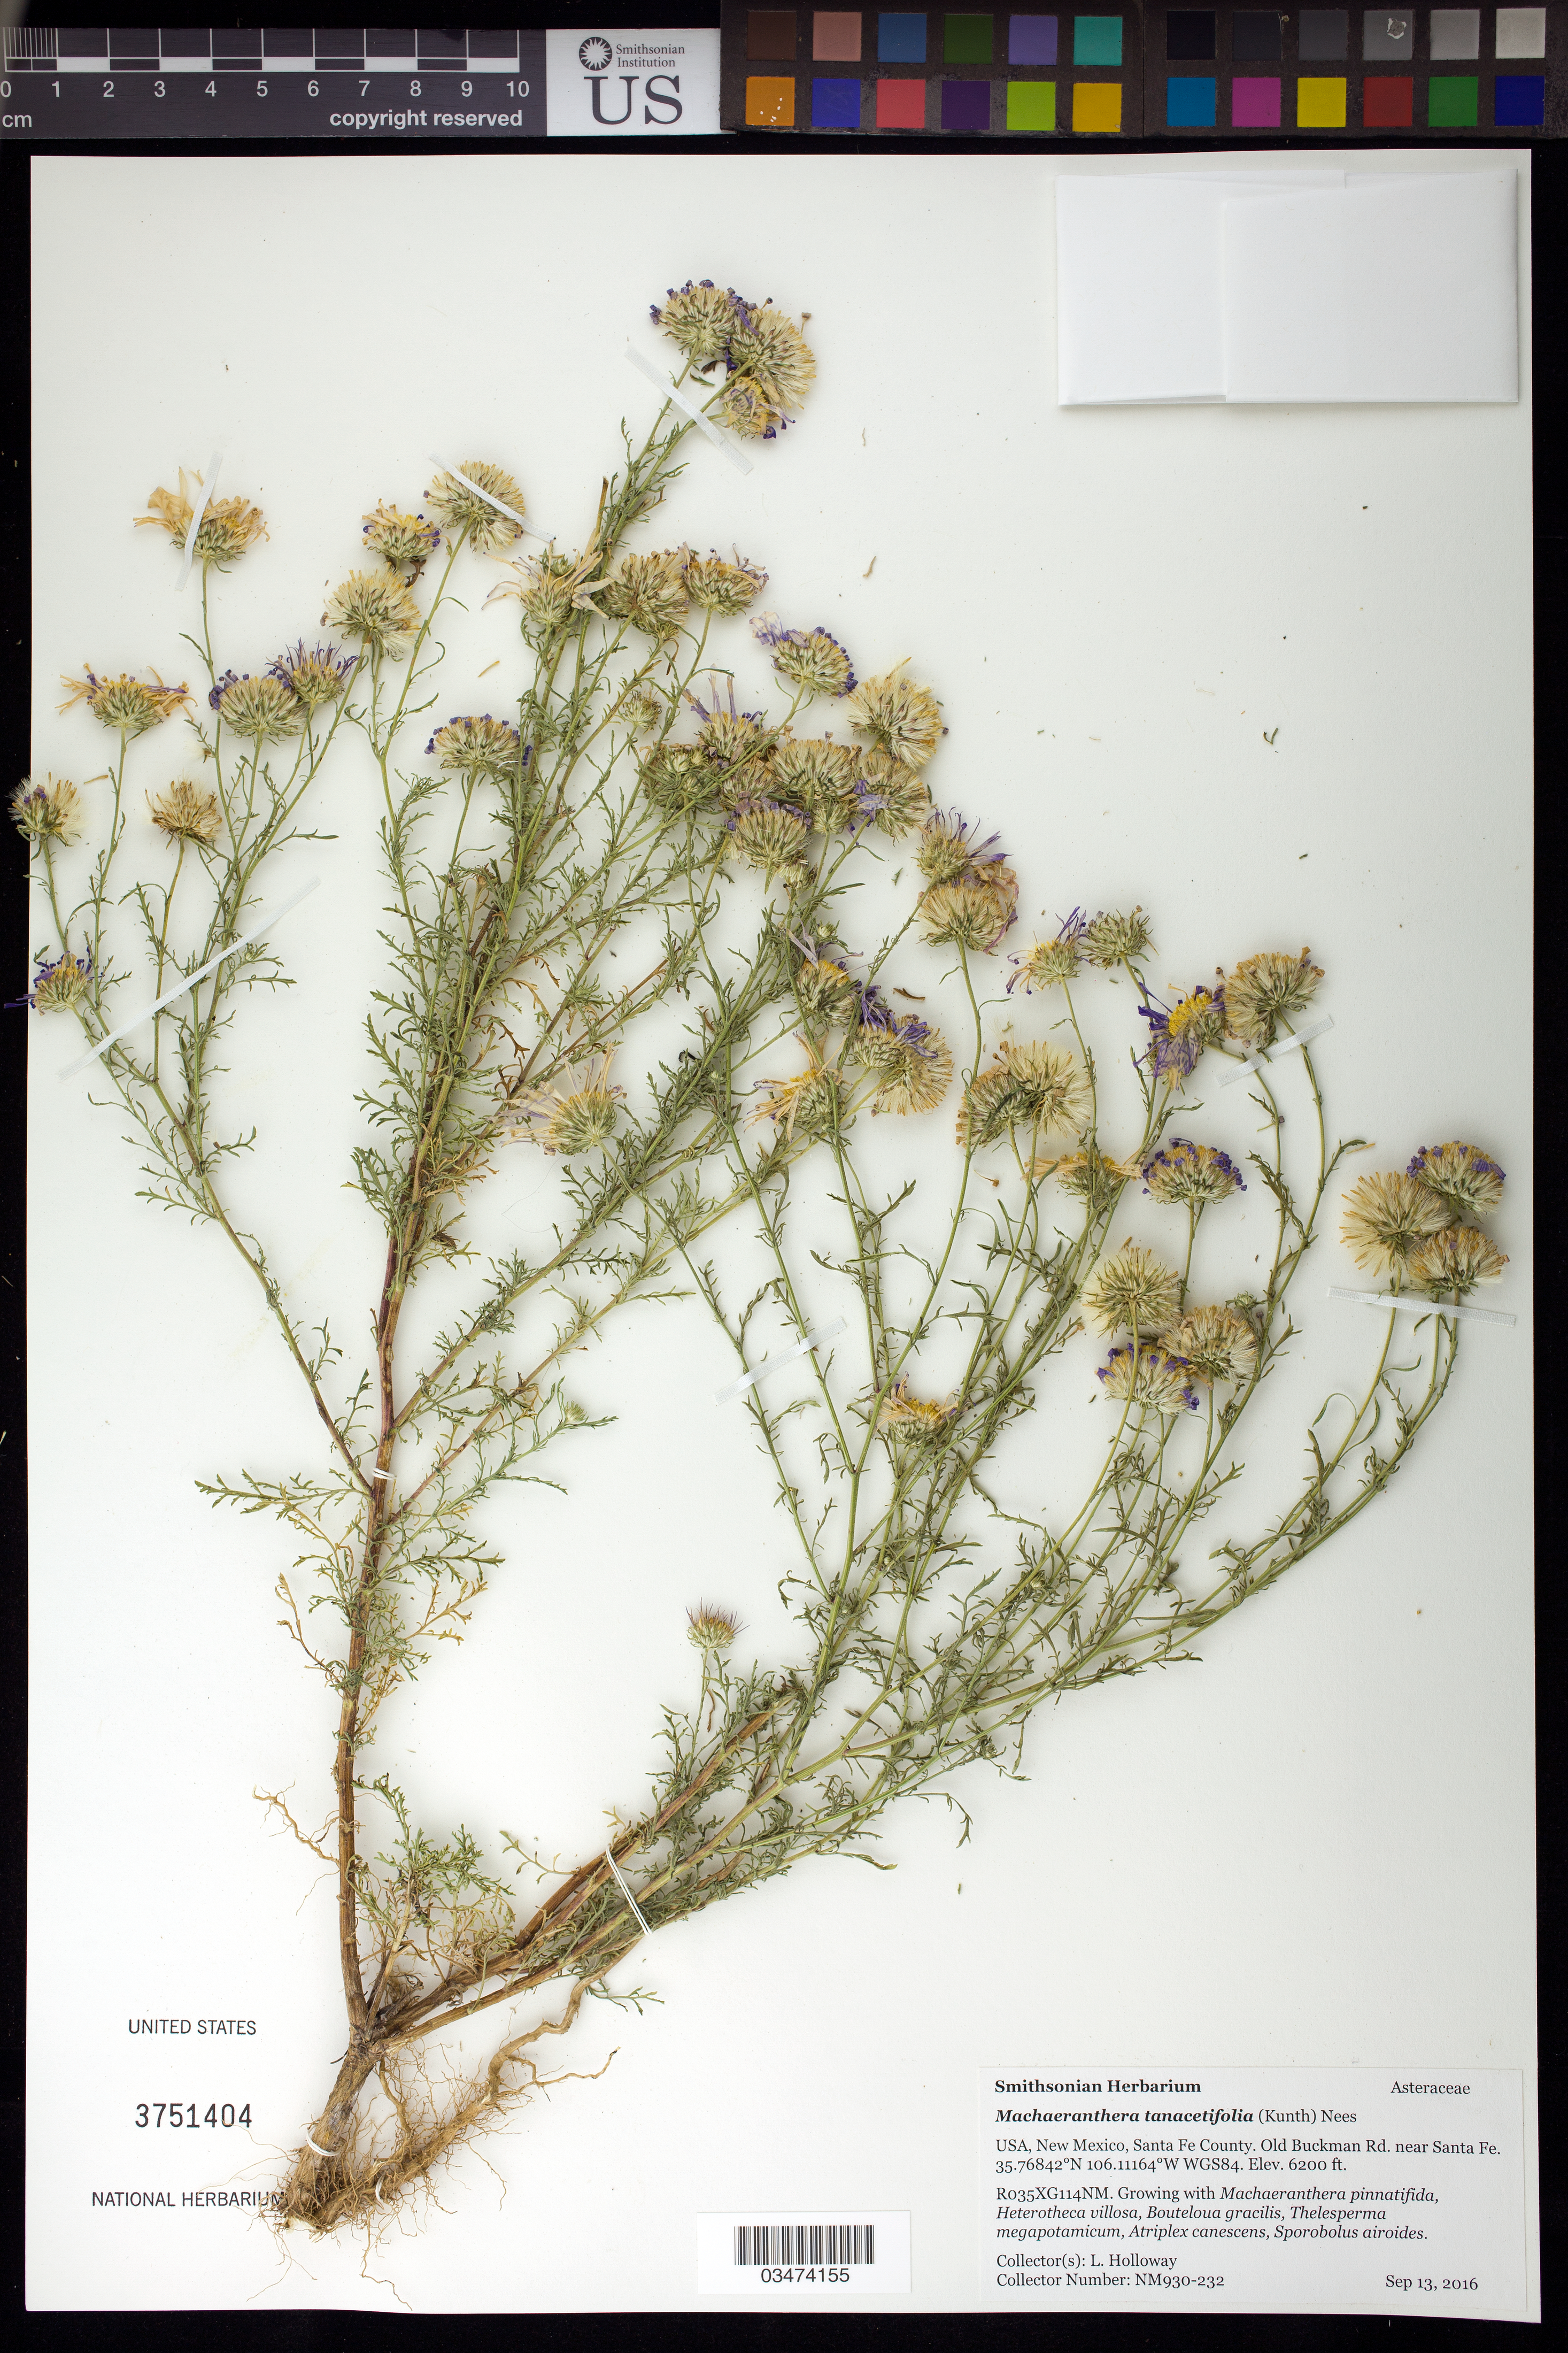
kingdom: Plantae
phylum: Tracheophyta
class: Magnoliopsida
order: Asterales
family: Asteraceae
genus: Machaeranthera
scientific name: Machaeranthera tanacetifolia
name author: (Kunth) Nees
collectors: L. Holloway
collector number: NM930-232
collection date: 2016-09-13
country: United States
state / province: New Mexico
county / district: Santa Fe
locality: Old Buckman Rd. near Santa Fe.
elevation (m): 1890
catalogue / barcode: US 3751404